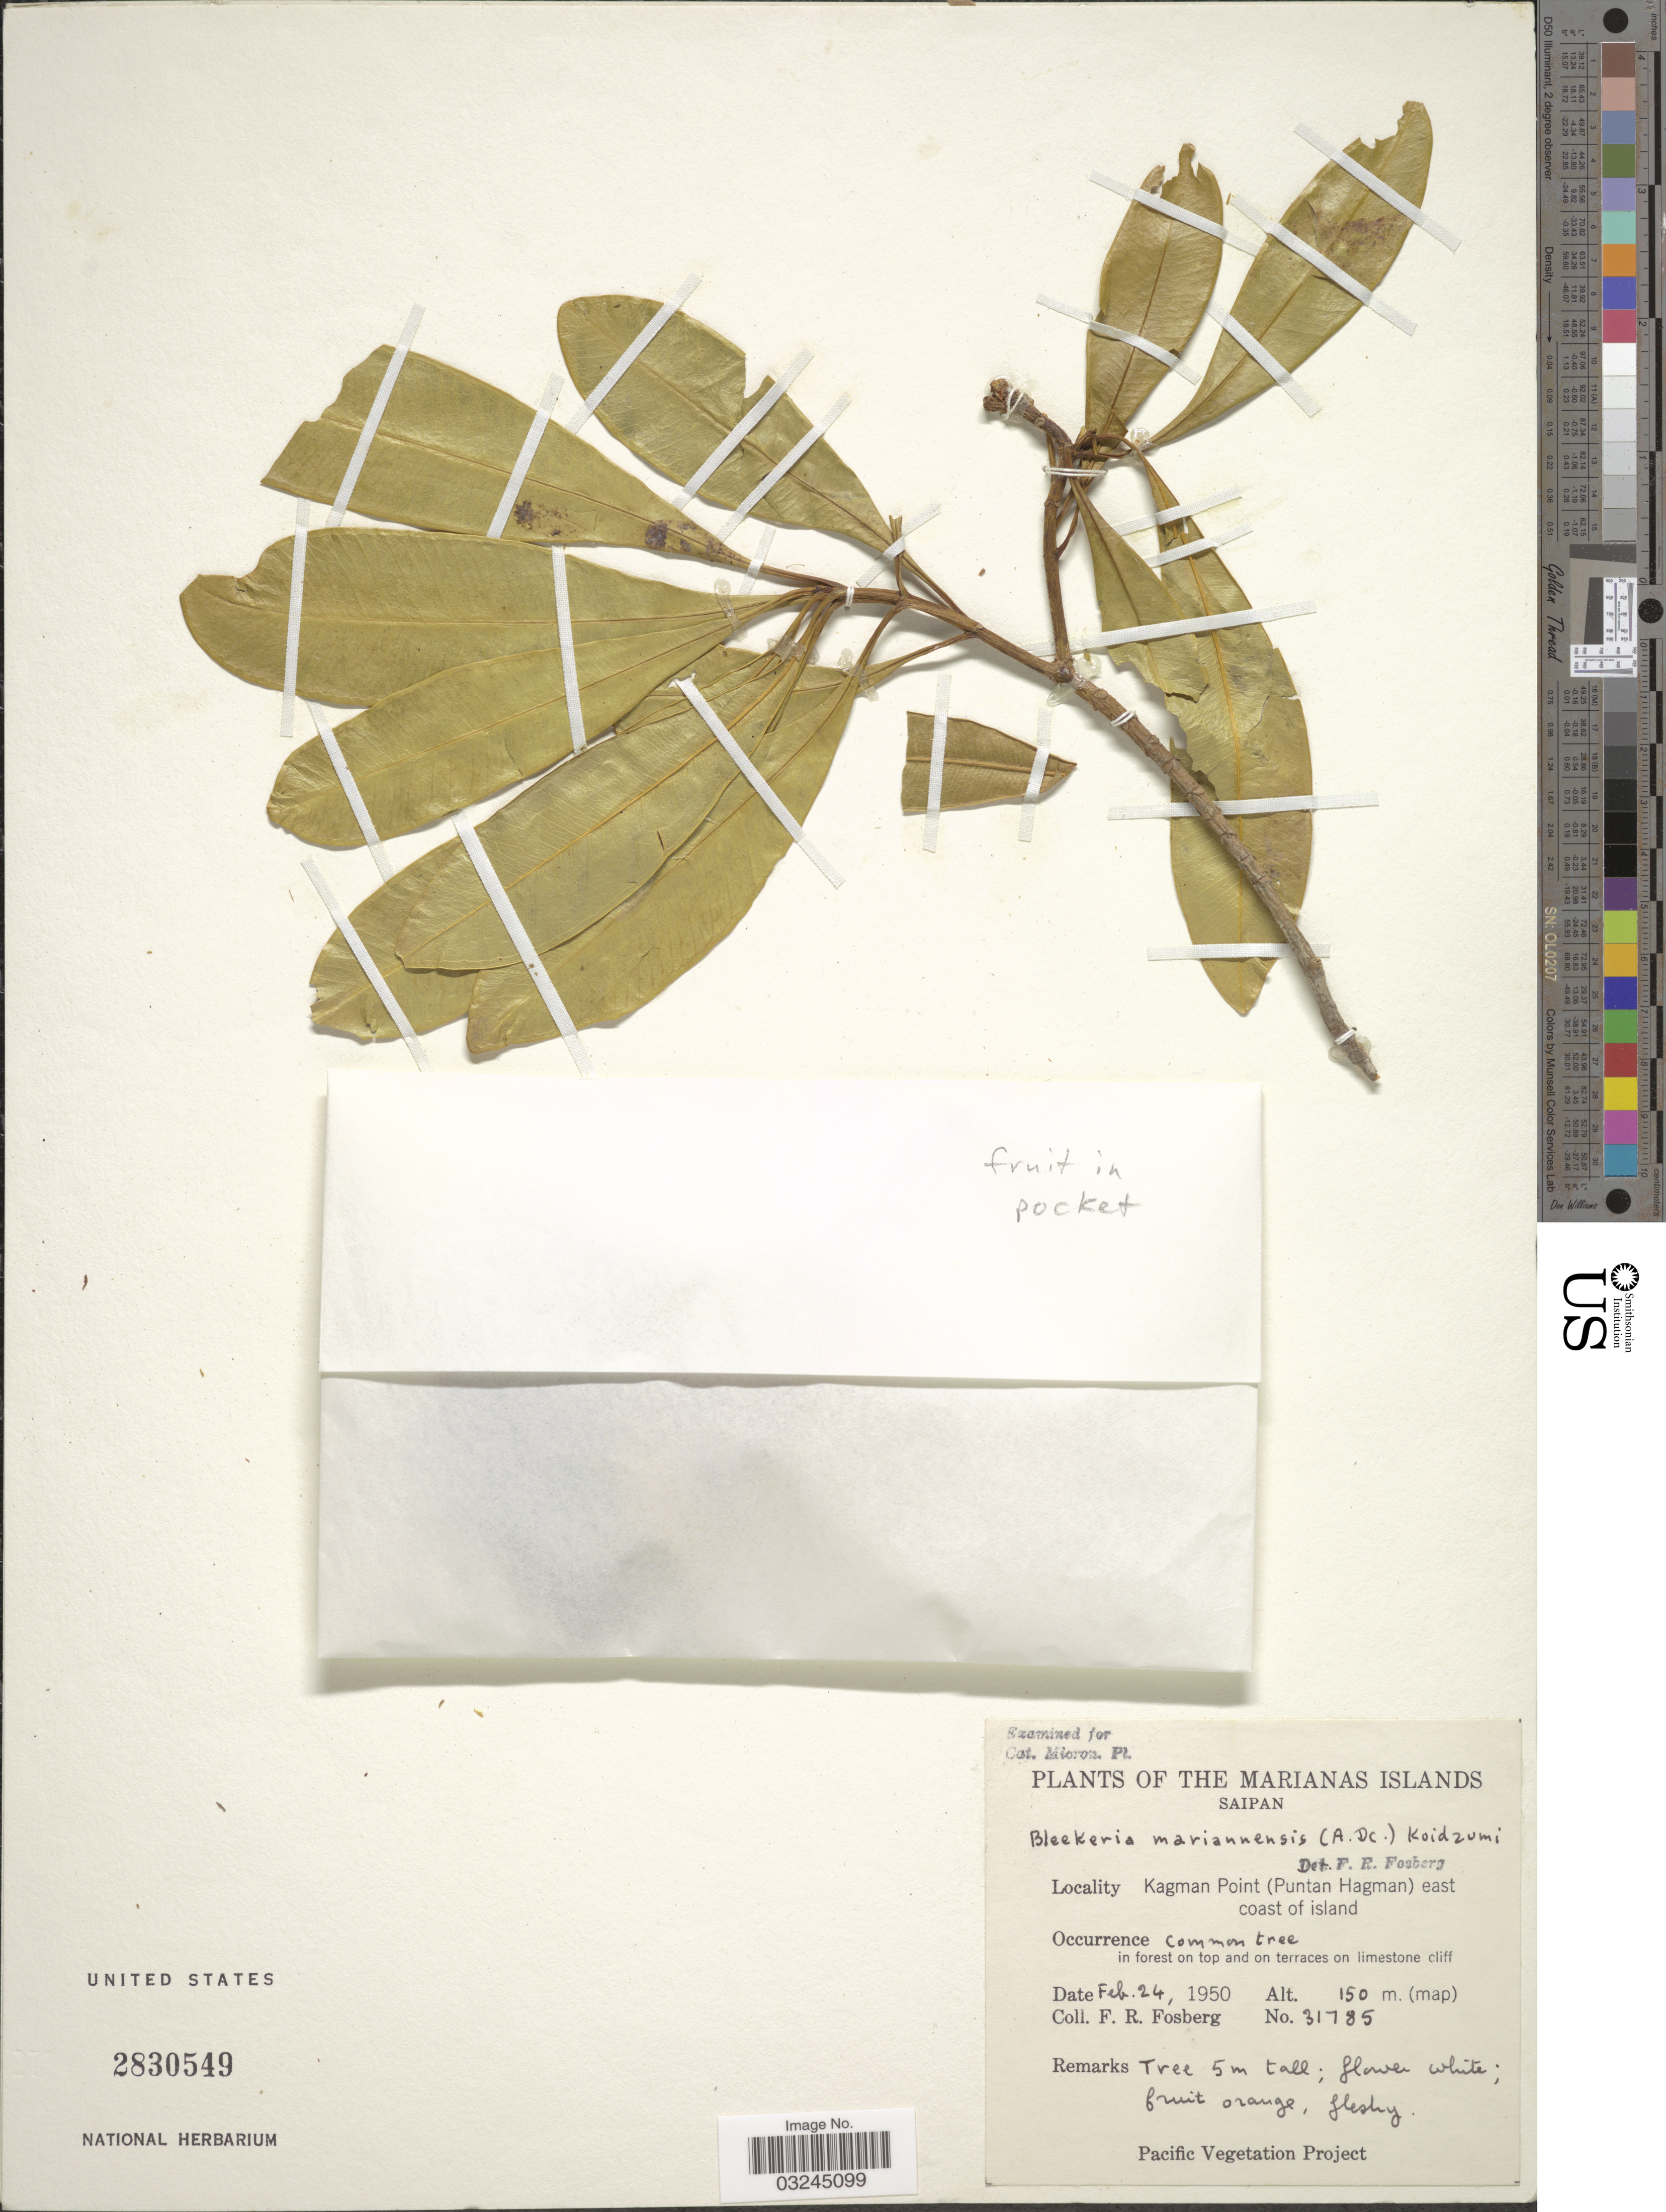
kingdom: Plantae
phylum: Tracheophyta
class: Magnoliopsida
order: Gentianales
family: Apocynaceae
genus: Ochrosia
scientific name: Ochrosia mariannensis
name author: A. DC.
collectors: F. R. Fosberg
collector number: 31785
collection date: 1950-02-24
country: Northern Mariana Islands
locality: The Marianas Islands. Saipan. Kagman Point (Puntan Hagman) east coast of island.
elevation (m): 150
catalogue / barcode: US 2830549